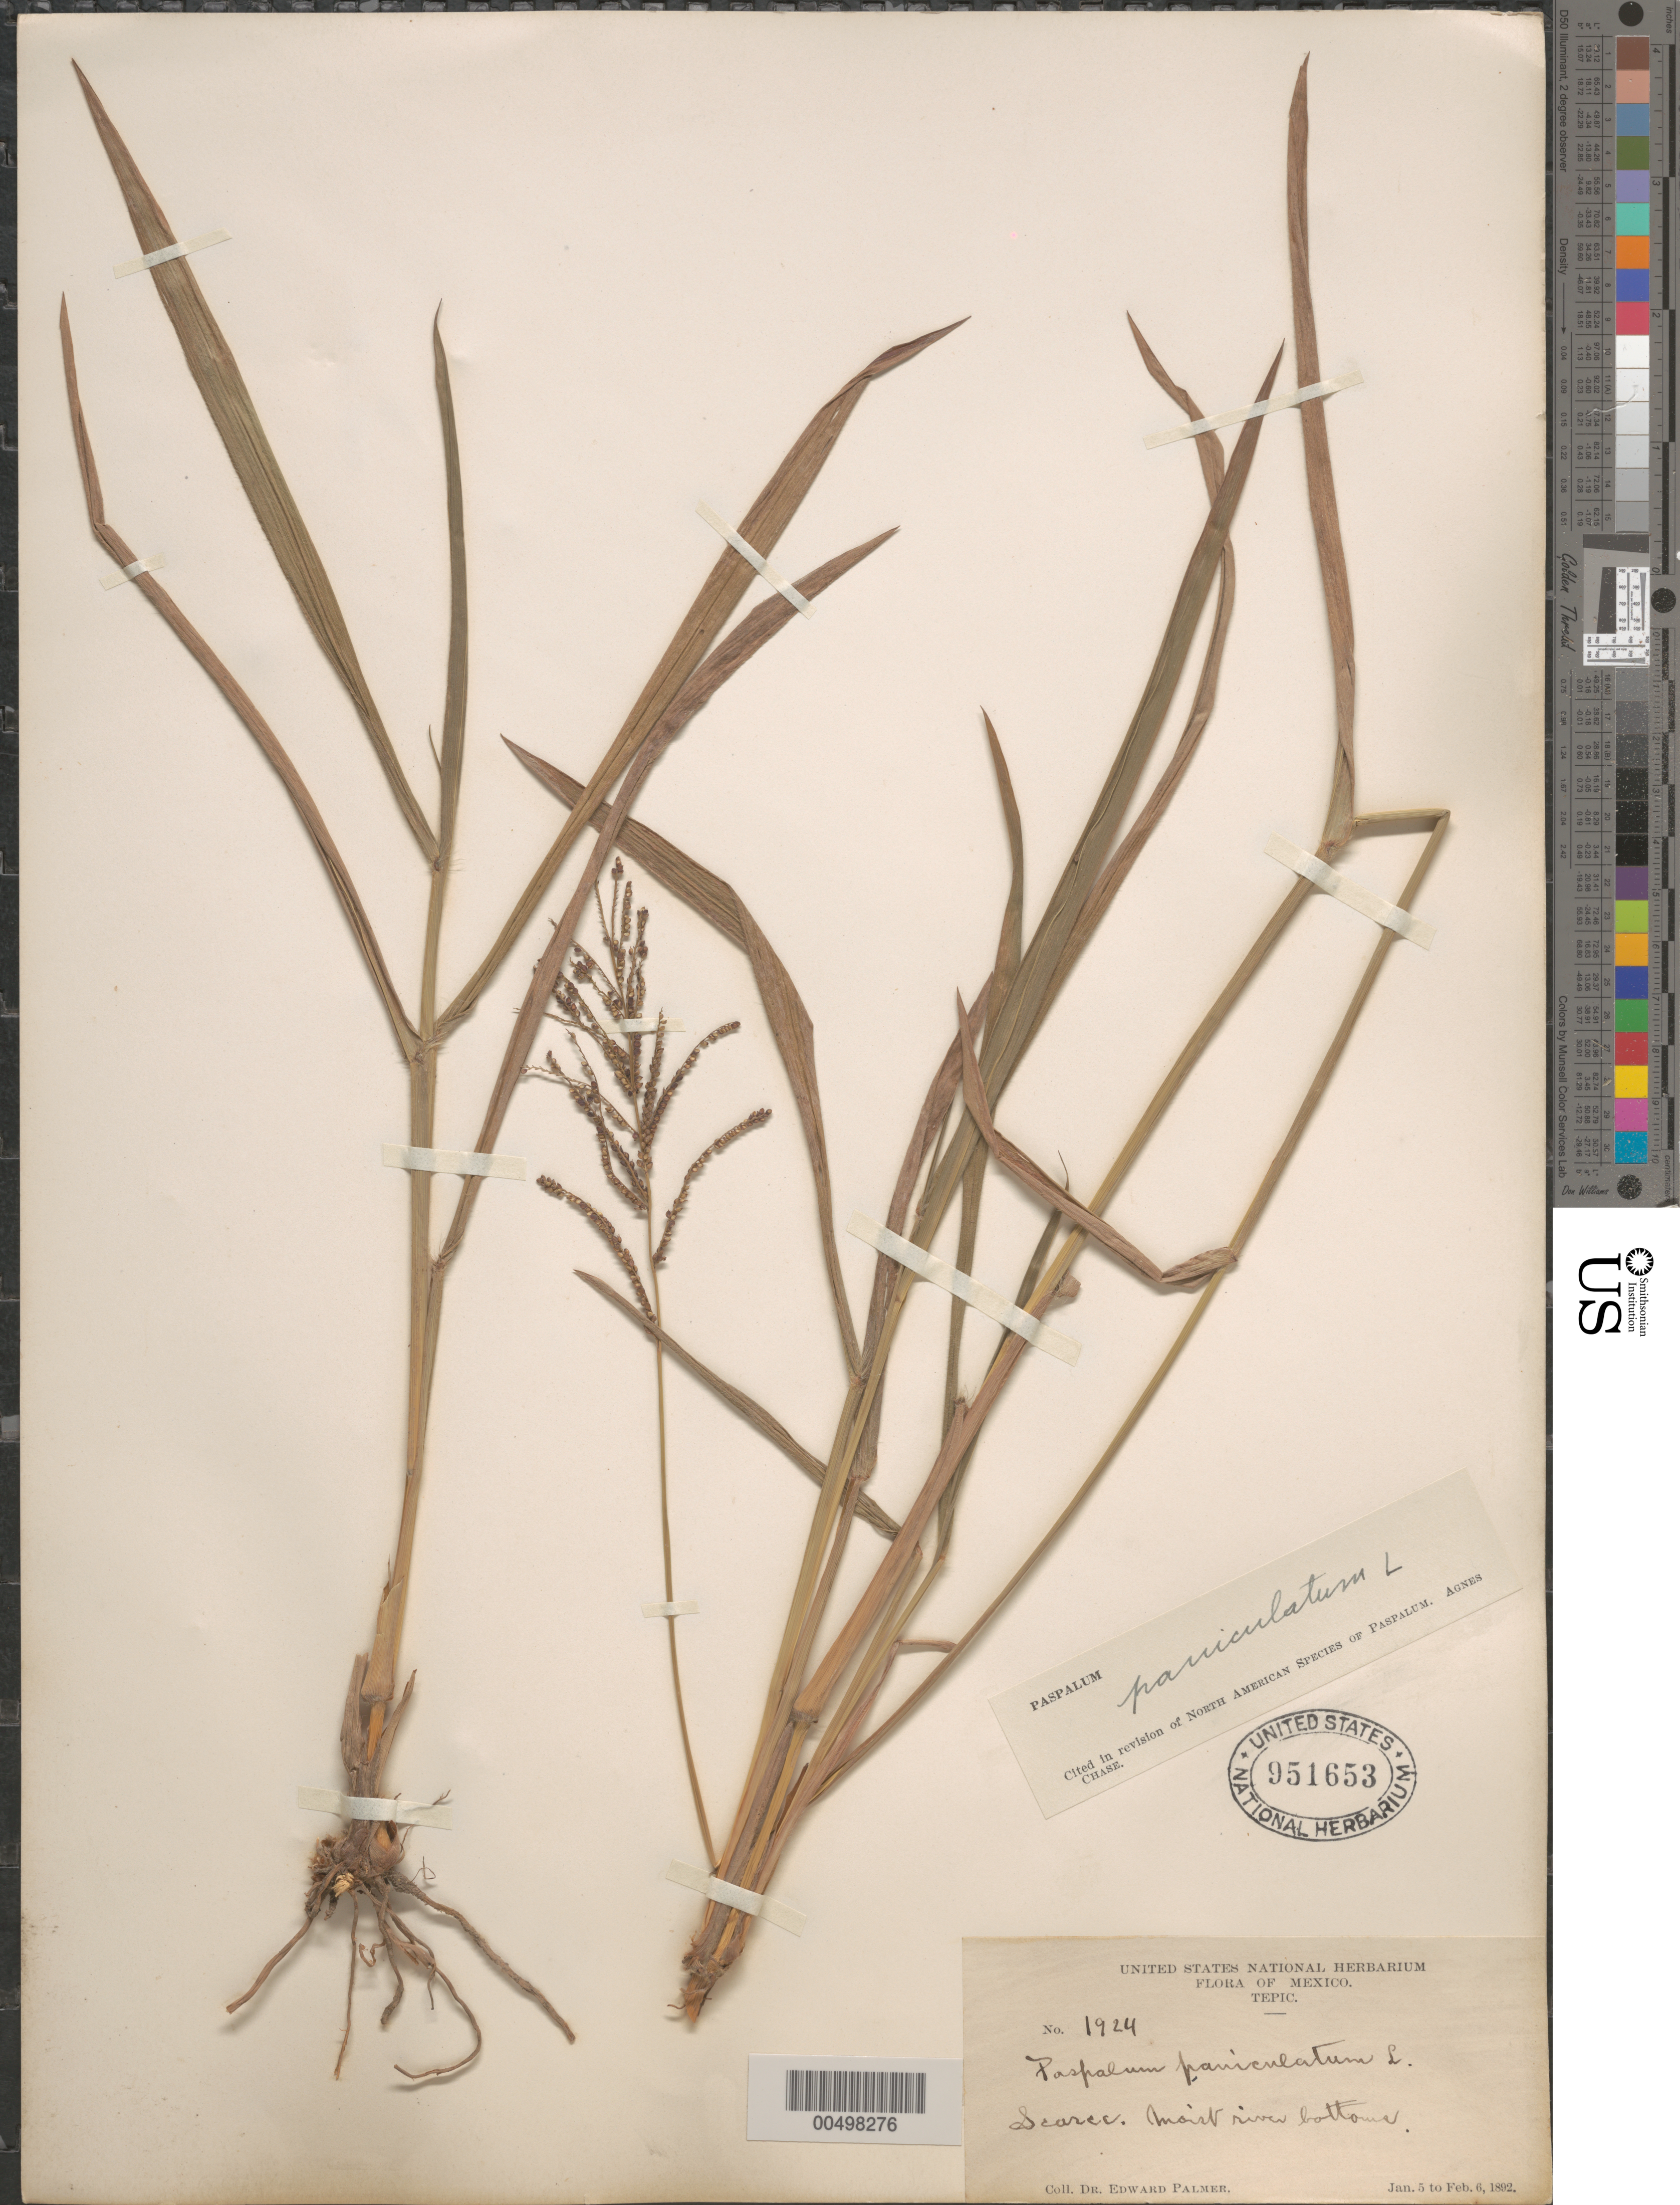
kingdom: Plantae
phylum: Tracheophyta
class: Liliopsida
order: Poales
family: Poaceae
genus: Paspalum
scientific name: Paspalum paniculatum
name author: L.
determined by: Chase, [M.] Agnes, (US)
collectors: E. Palmer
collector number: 1924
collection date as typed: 5 Jan 1892 to 6 Feb 1892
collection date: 1892-01-05/1892-02-06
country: Mexico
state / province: Nayarit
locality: Tepic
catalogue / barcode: US 951653